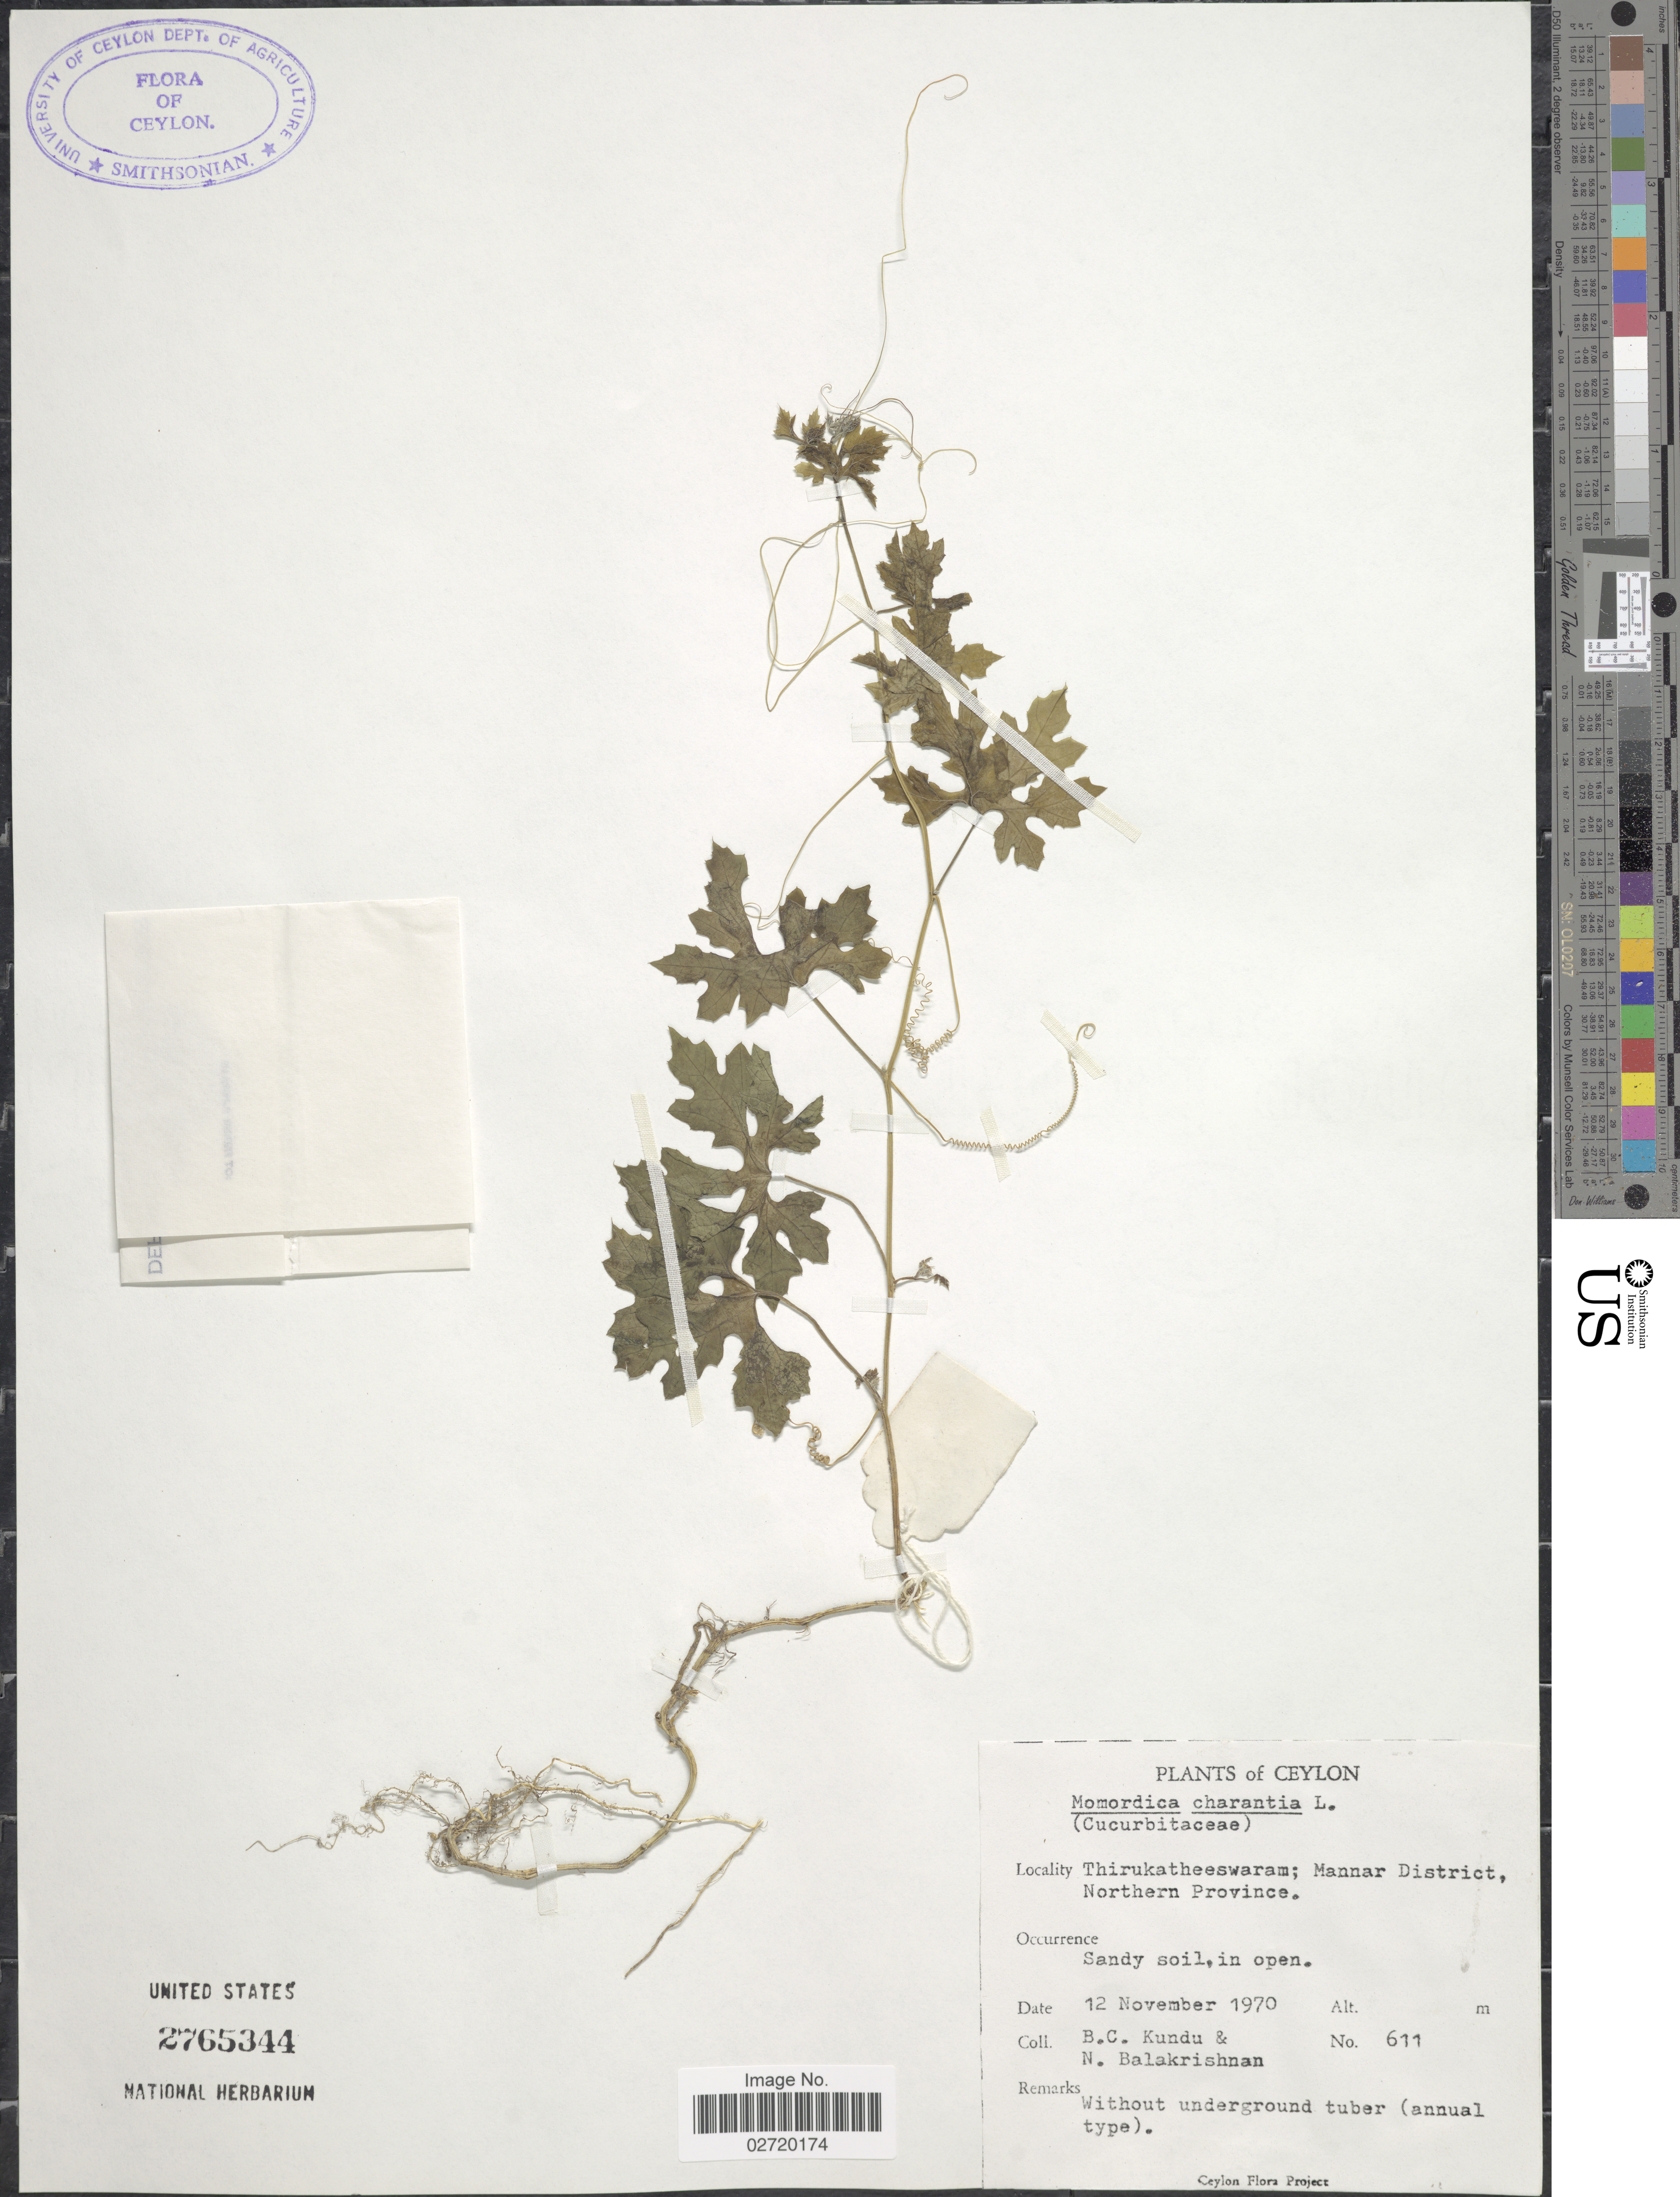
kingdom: Plantae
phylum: Tracheophyta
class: Magnoliopsida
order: Cucurbitales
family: Cucurbitaceae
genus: Momordica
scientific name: Momordica charantia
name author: L.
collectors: B. C. Kundu & N. Balakrishnan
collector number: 611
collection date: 1970-11-12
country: Sri Lanka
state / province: Northern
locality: Ceylon, Thirukatheeswaram; Mannar District, Northern Province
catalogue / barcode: US 2765344